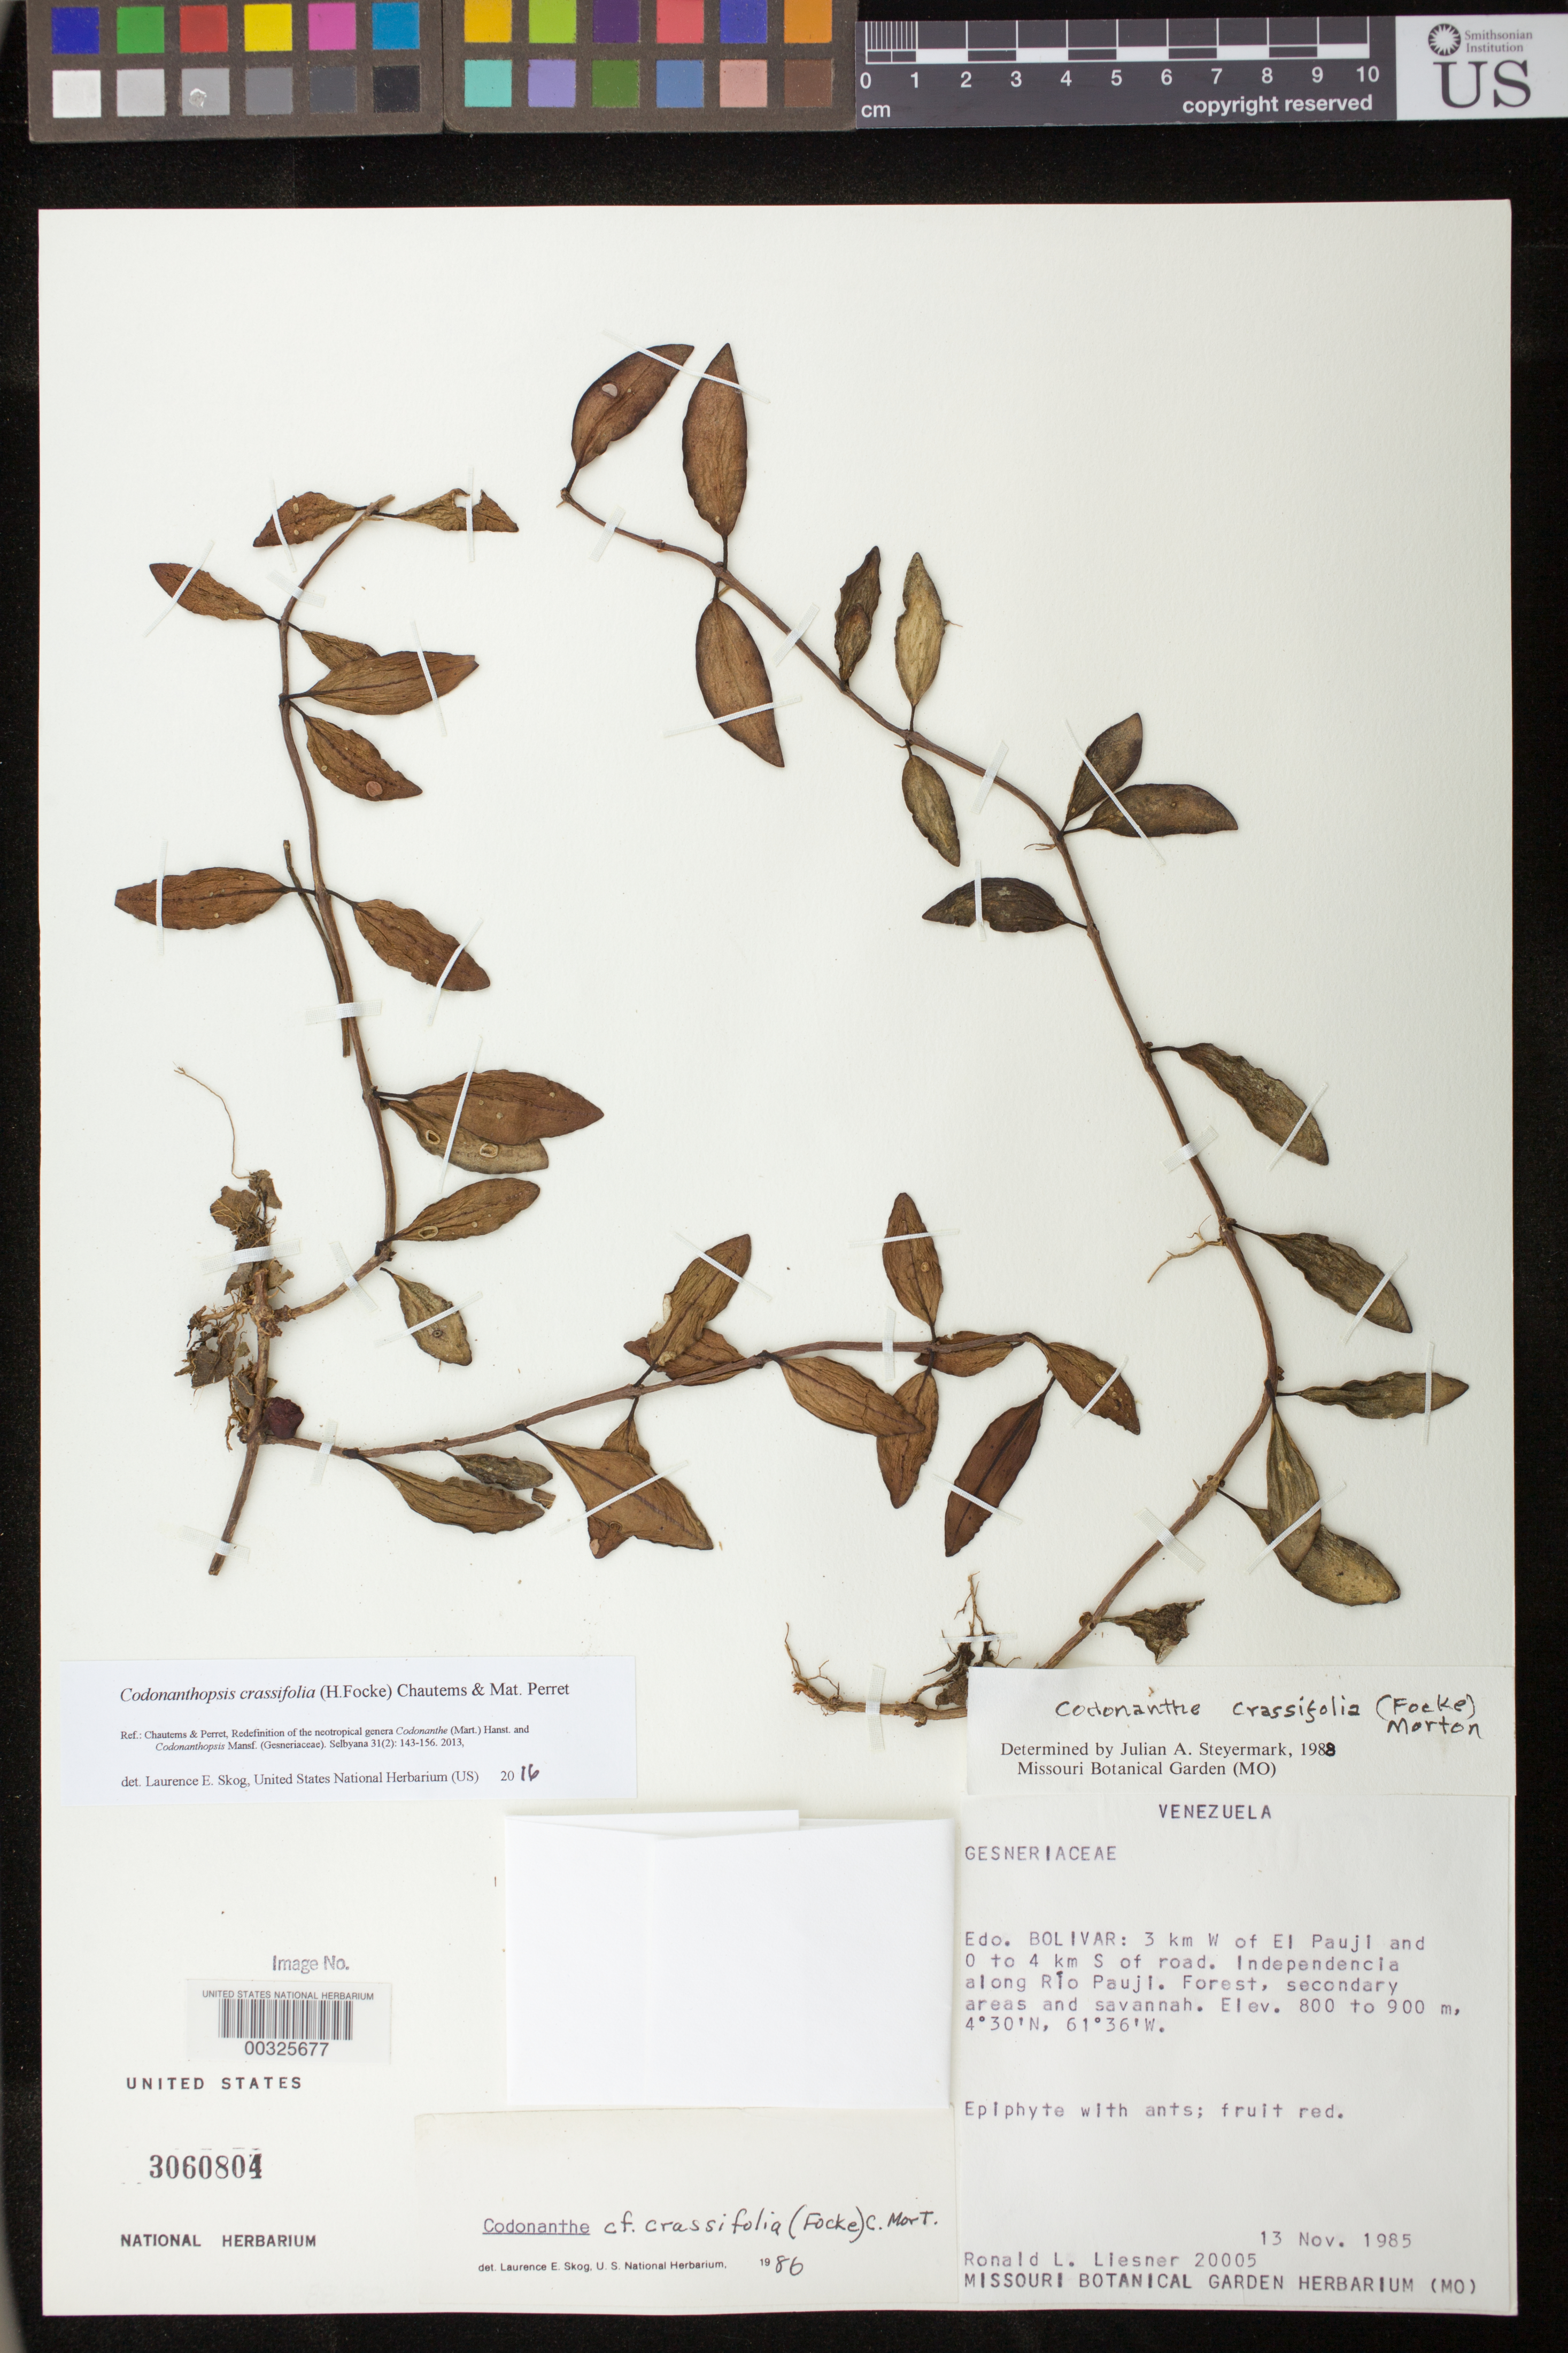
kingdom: Plantae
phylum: Tracheophyta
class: Magnoliopsida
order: Lamiales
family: Gesneriaceae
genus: Codonanthopsis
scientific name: Codonanthopsis crassifolia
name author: (H. Focke) Chautems & Mat.Perret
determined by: Skog, Laurence E.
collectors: R. L. Liesner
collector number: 20005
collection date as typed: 13 Nov 1985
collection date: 1985-11-13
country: Venezuela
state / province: Bolívar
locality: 3 km W of El Pauji and 0 to 4 km S of road, Independencia along Rio Pauji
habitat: Forest, secondary areas and savannah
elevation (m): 800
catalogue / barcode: US 3060804